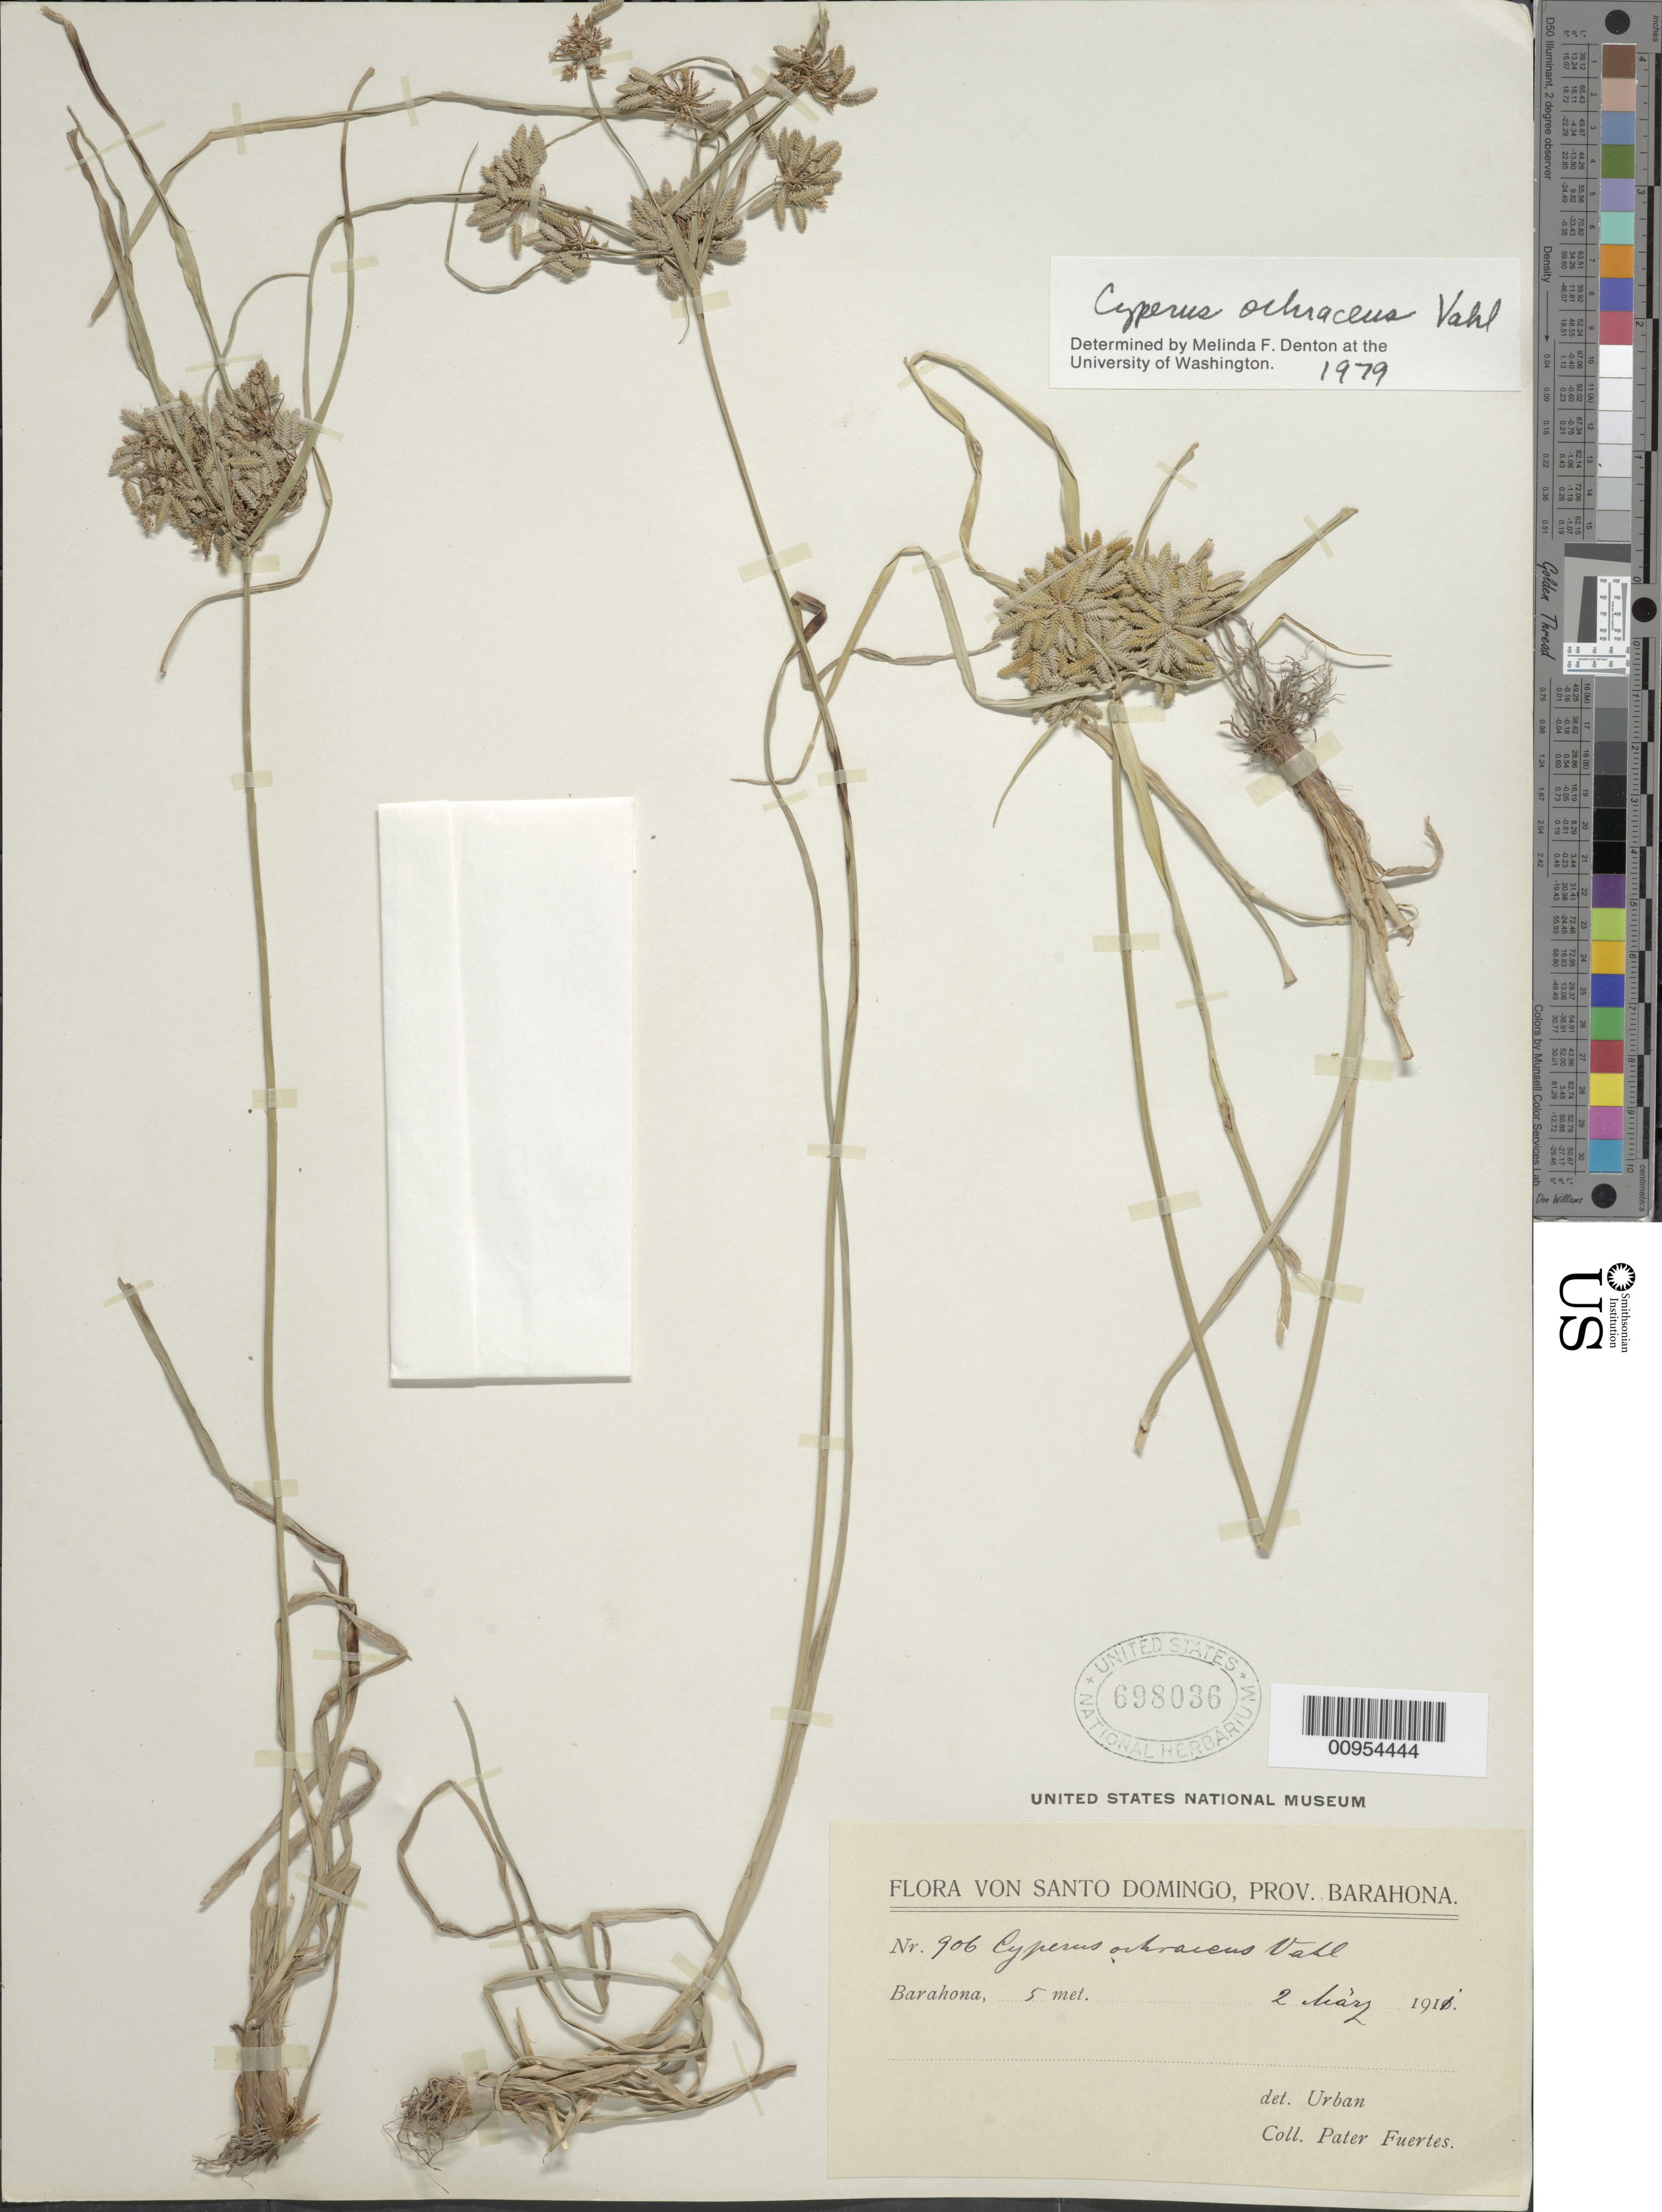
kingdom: Plantae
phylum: Tracheophyta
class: Liliopsida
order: Poales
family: Cyperaceae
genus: Cyperus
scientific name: Cyperus ochraceus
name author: Vahl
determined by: Denton, M. F.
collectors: M. D. Fuertes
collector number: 906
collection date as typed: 02 May 1911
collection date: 1911-05-02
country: Dominican Republic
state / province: Barahona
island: Hispaniola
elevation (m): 5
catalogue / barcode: US 698036